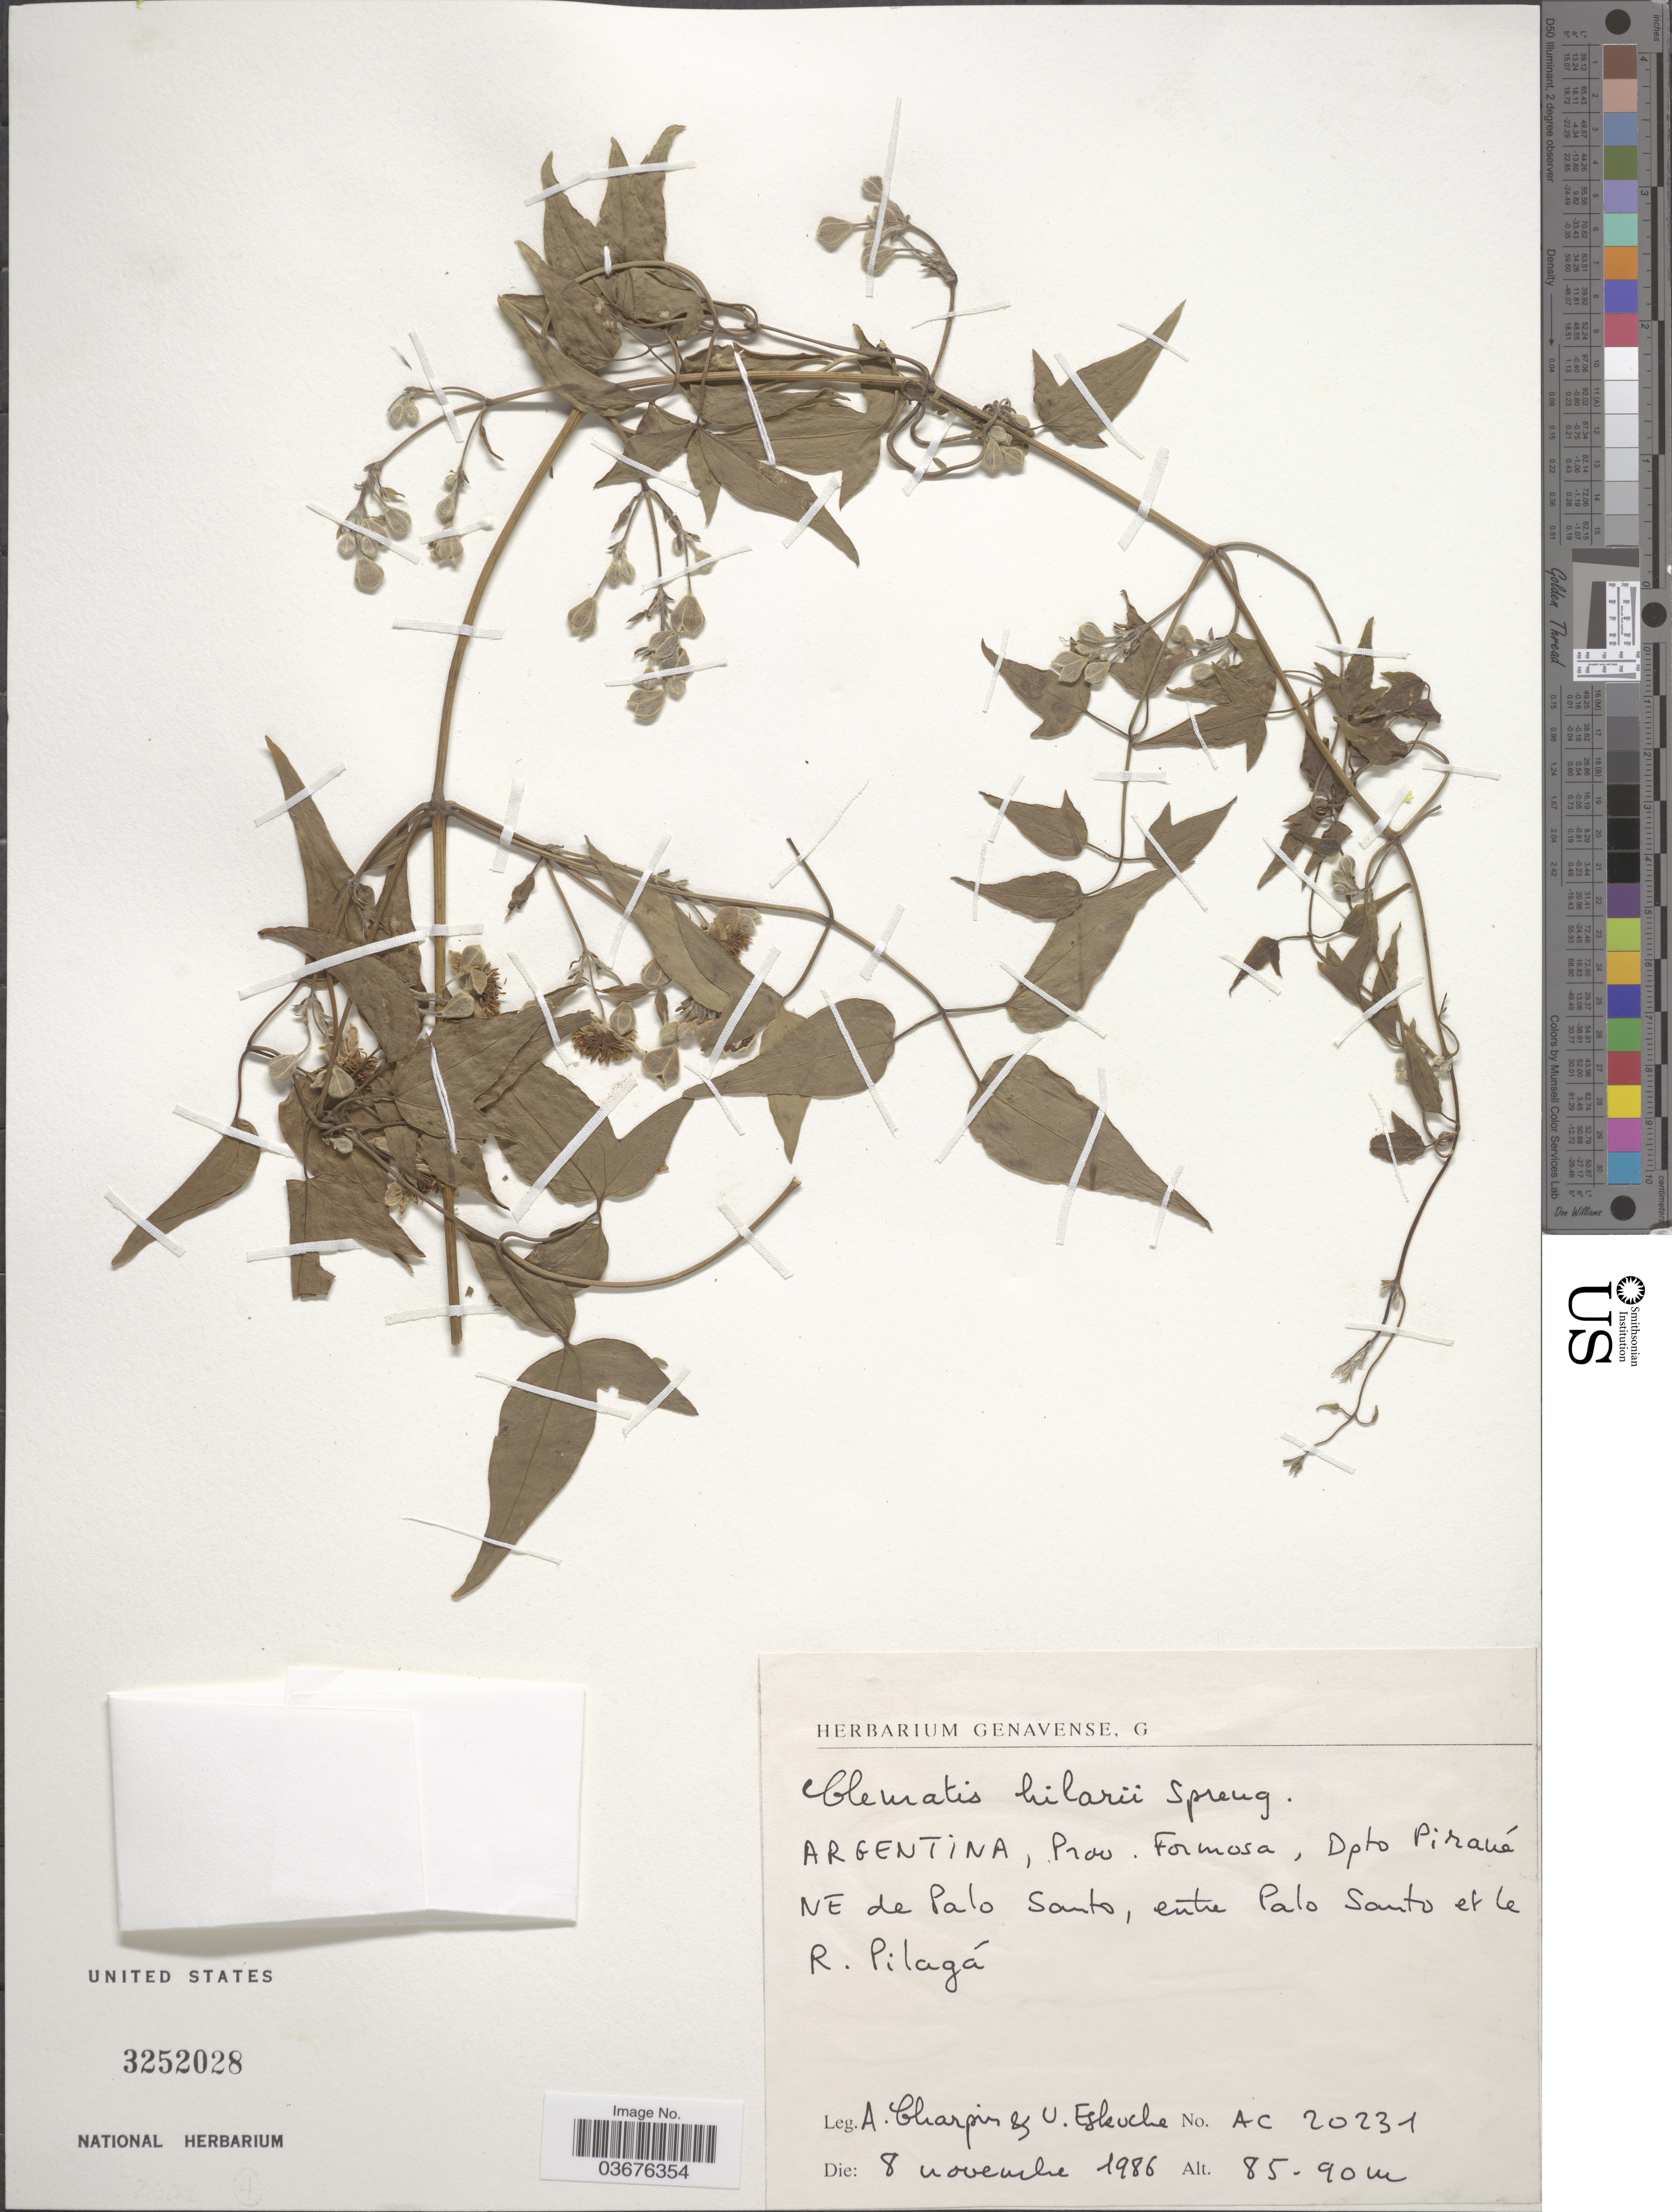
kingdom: Plantae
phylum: Tracheophyta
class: Magnoliopsida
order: Ranunculales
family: Ranunculaceae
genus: Clematis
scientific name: Clematis campestris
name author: A. St.-Hil.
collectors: A. Charpin & U. Eskuche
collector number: AC20231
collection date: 1986-11-08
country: Argentina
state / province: Formosa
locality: Dpto Pirané NE de Palo Santo, entre Palo Santo et le R. Pilagá.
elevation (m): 85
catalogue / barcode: US 3252028